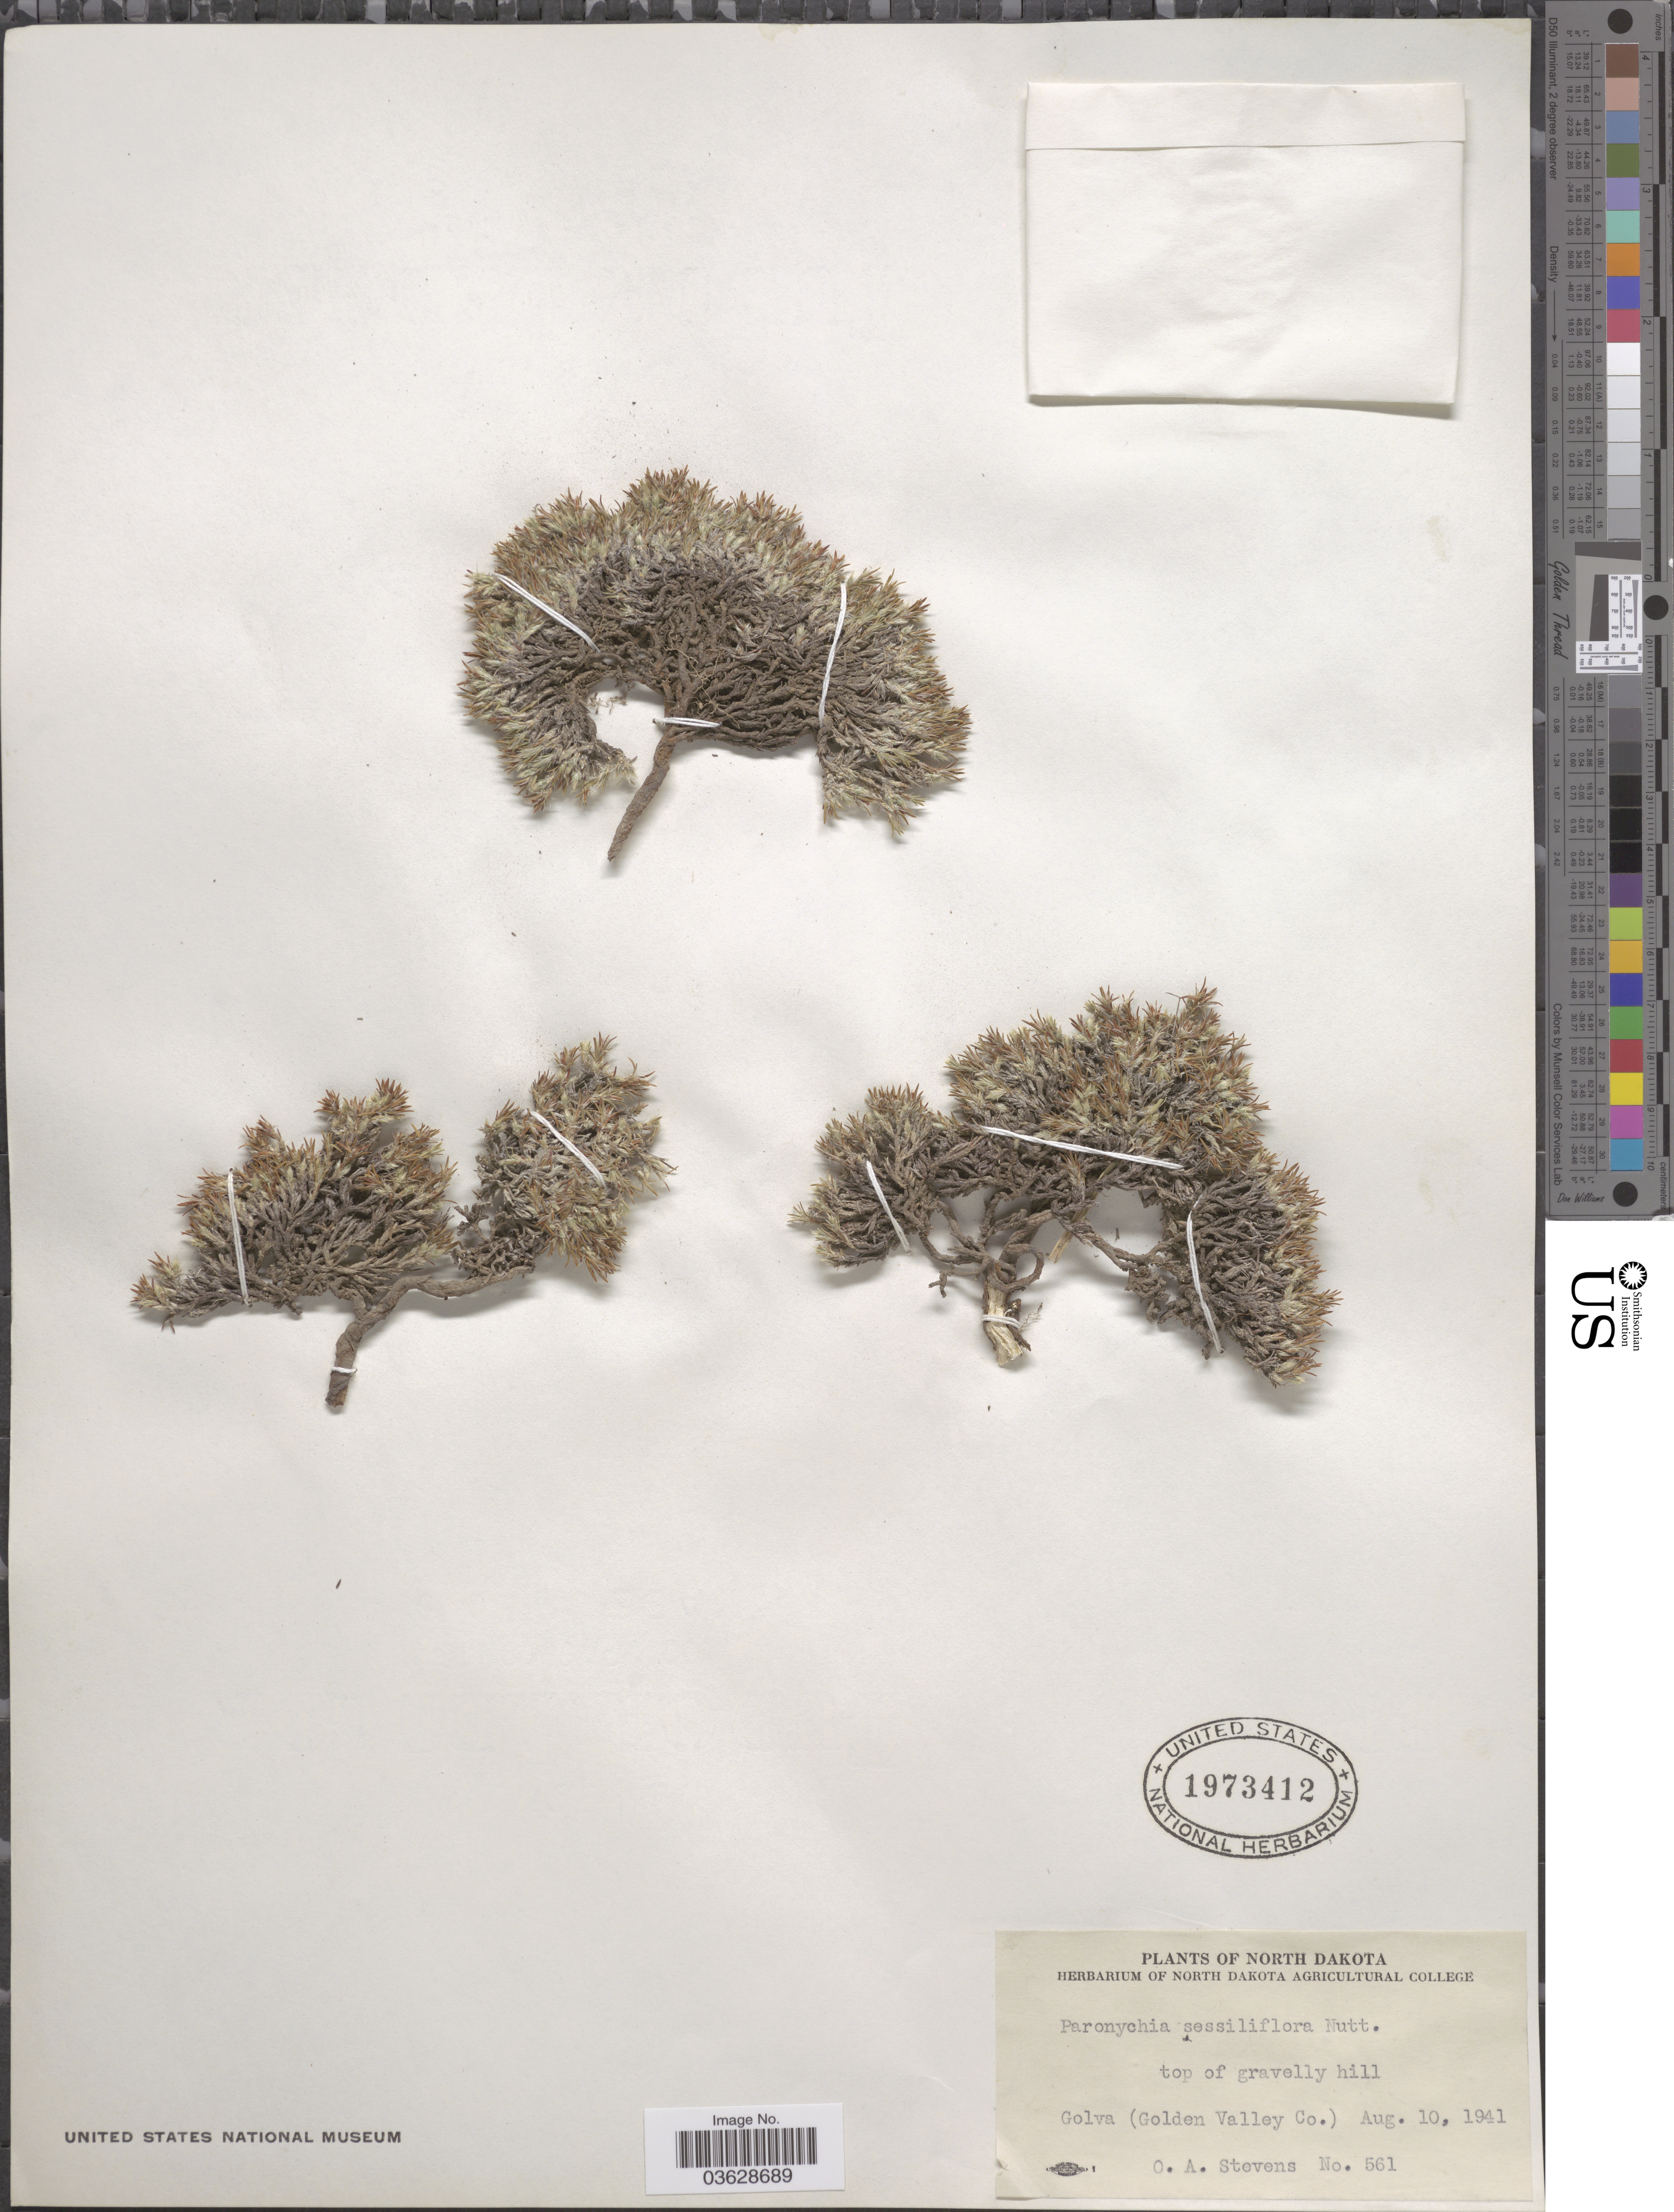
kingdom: Plantae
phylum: Tracheophyta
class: Magnoliopsida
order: Caryophyllales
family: Caryophyllaceae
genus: Paronychia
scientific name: Paronychia sessiliflora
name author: Nutt.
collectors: O. A. Stevens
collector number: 561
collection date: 1941-08-10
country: United States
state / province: North Dakota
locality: Golva (Golden Valley Co.).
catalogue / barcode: US 1973412